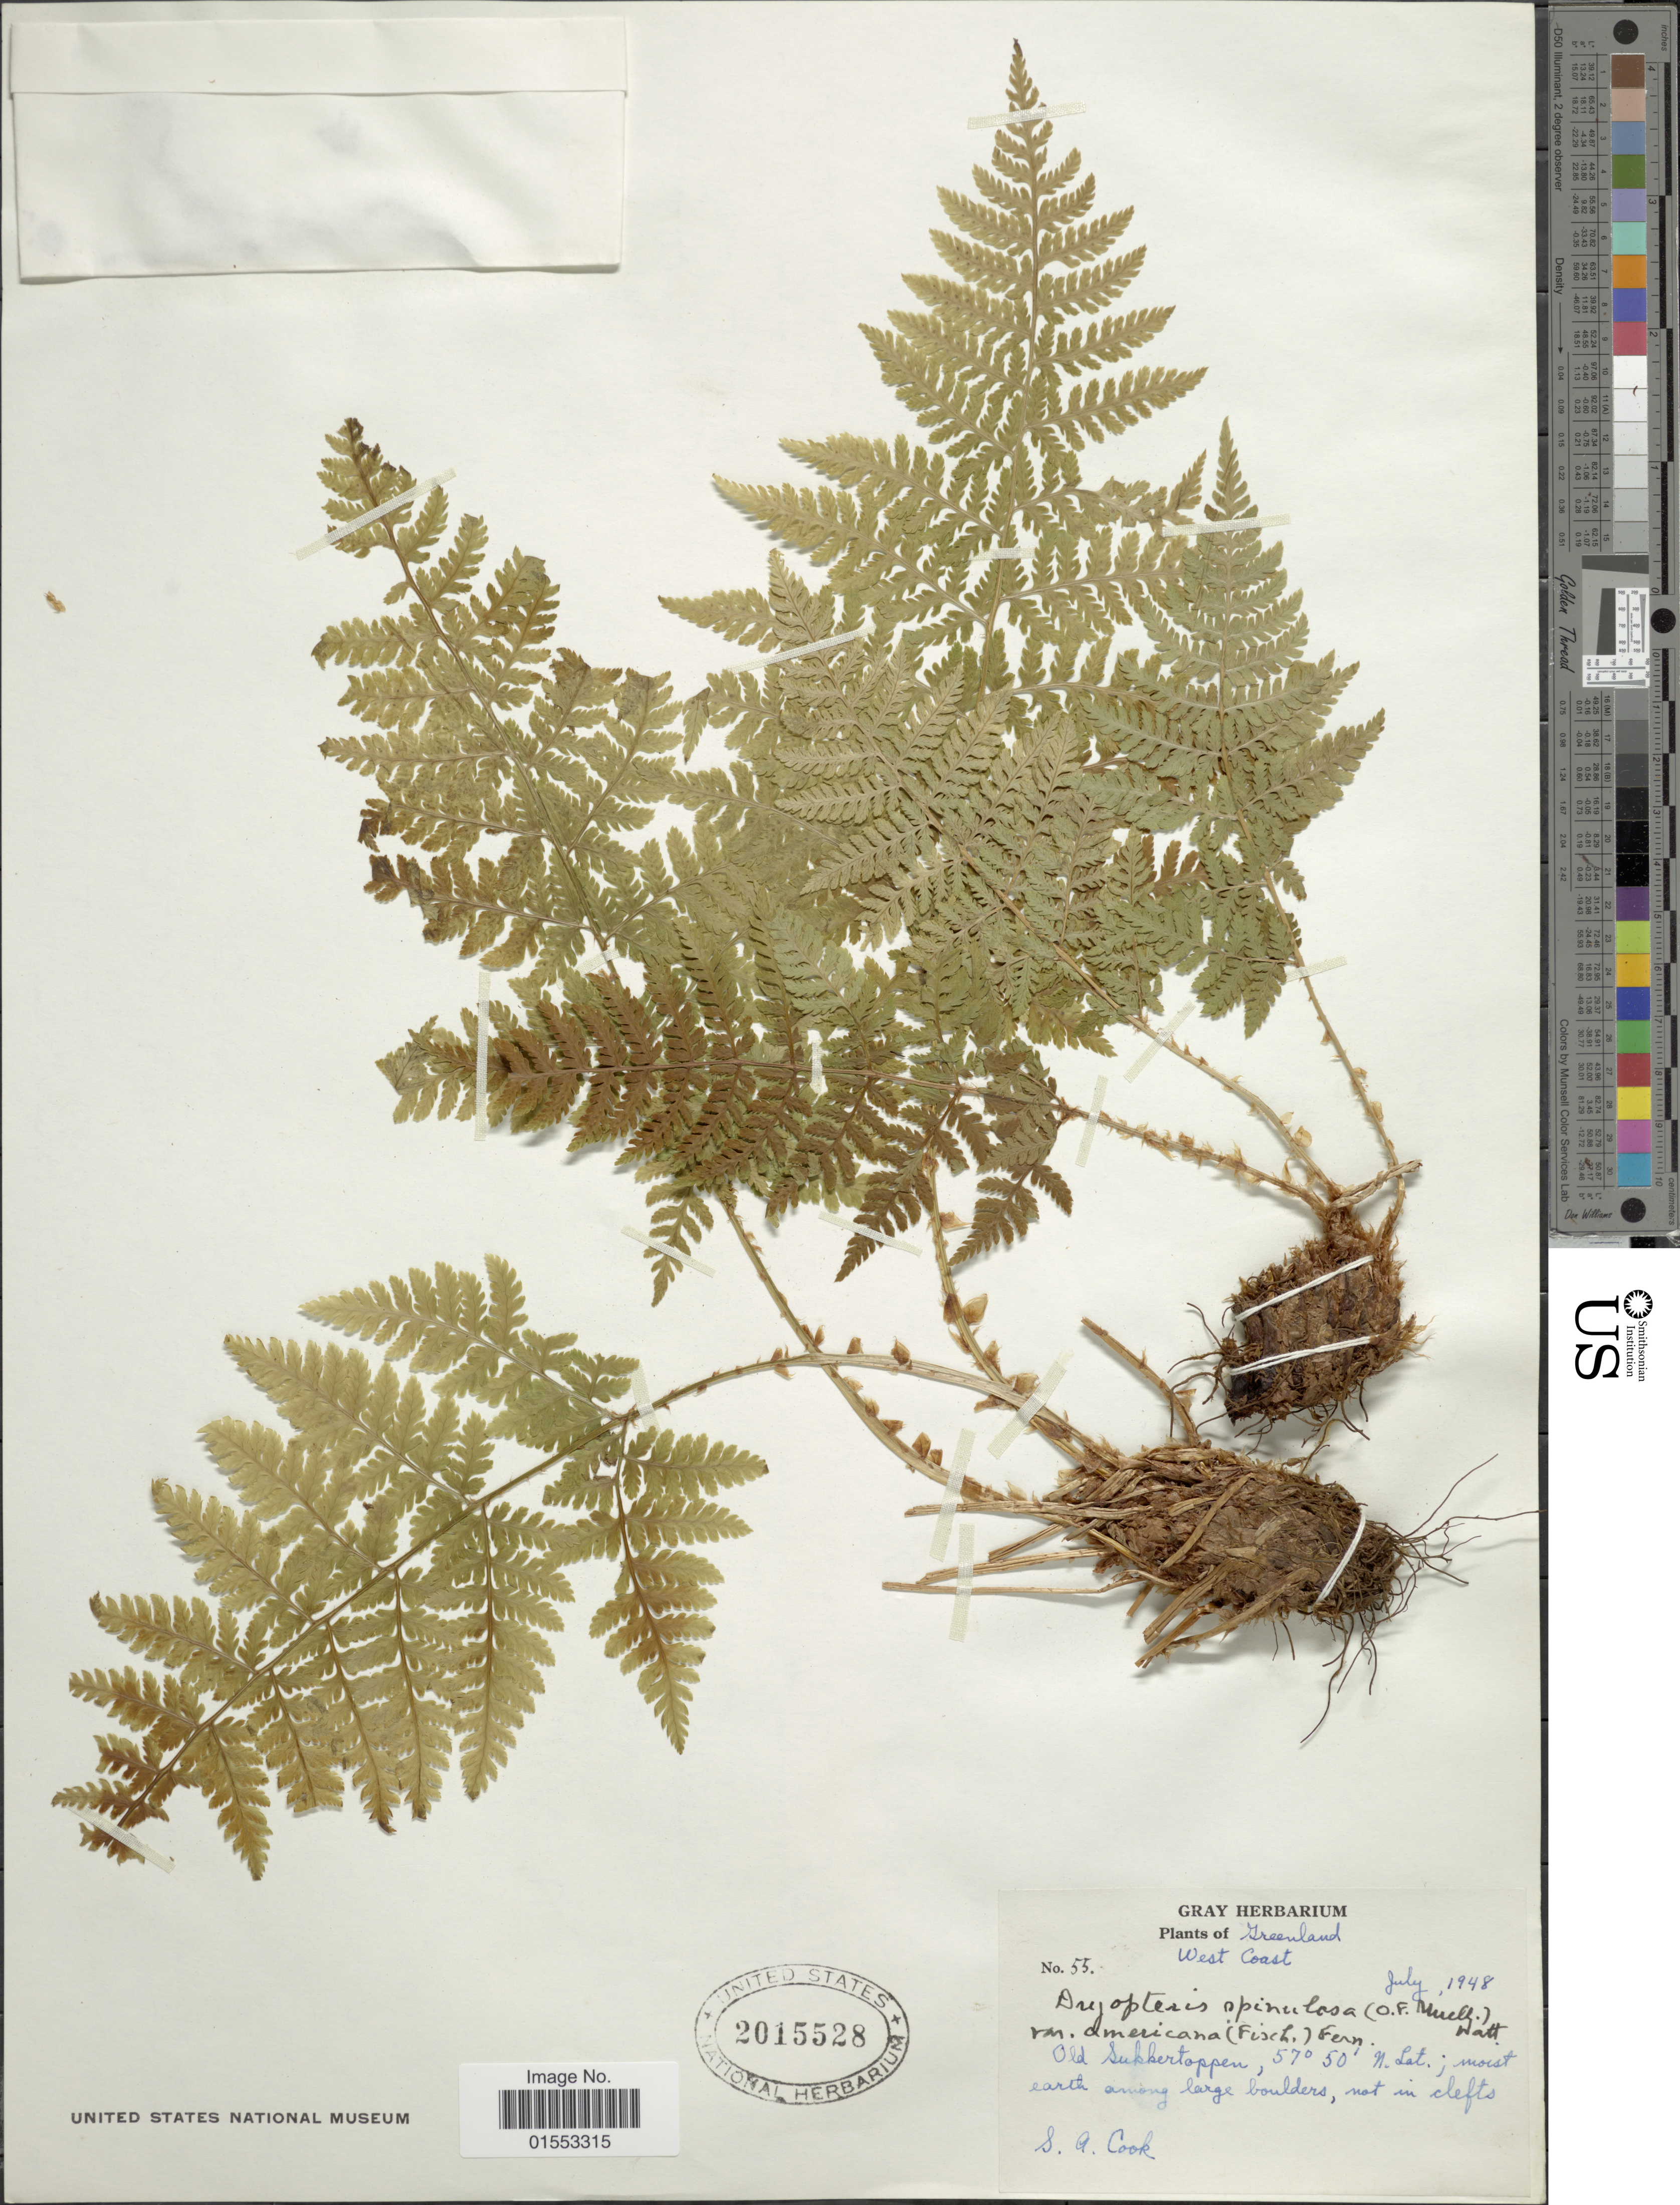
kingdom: Plantae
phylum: Tracheophyta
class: Polypodiopsida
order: Polypodiales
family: Dryopteridaceae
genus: Dryopteris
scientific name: Dryopteris expansa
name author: (C. Presl) Fraser-Jenk. & Jermy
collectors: S. A. Cook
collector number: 55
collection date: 1948-07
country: Greenland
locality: Greenland, West Coast. Old Sukkertoppen.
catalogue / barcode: US 2015528